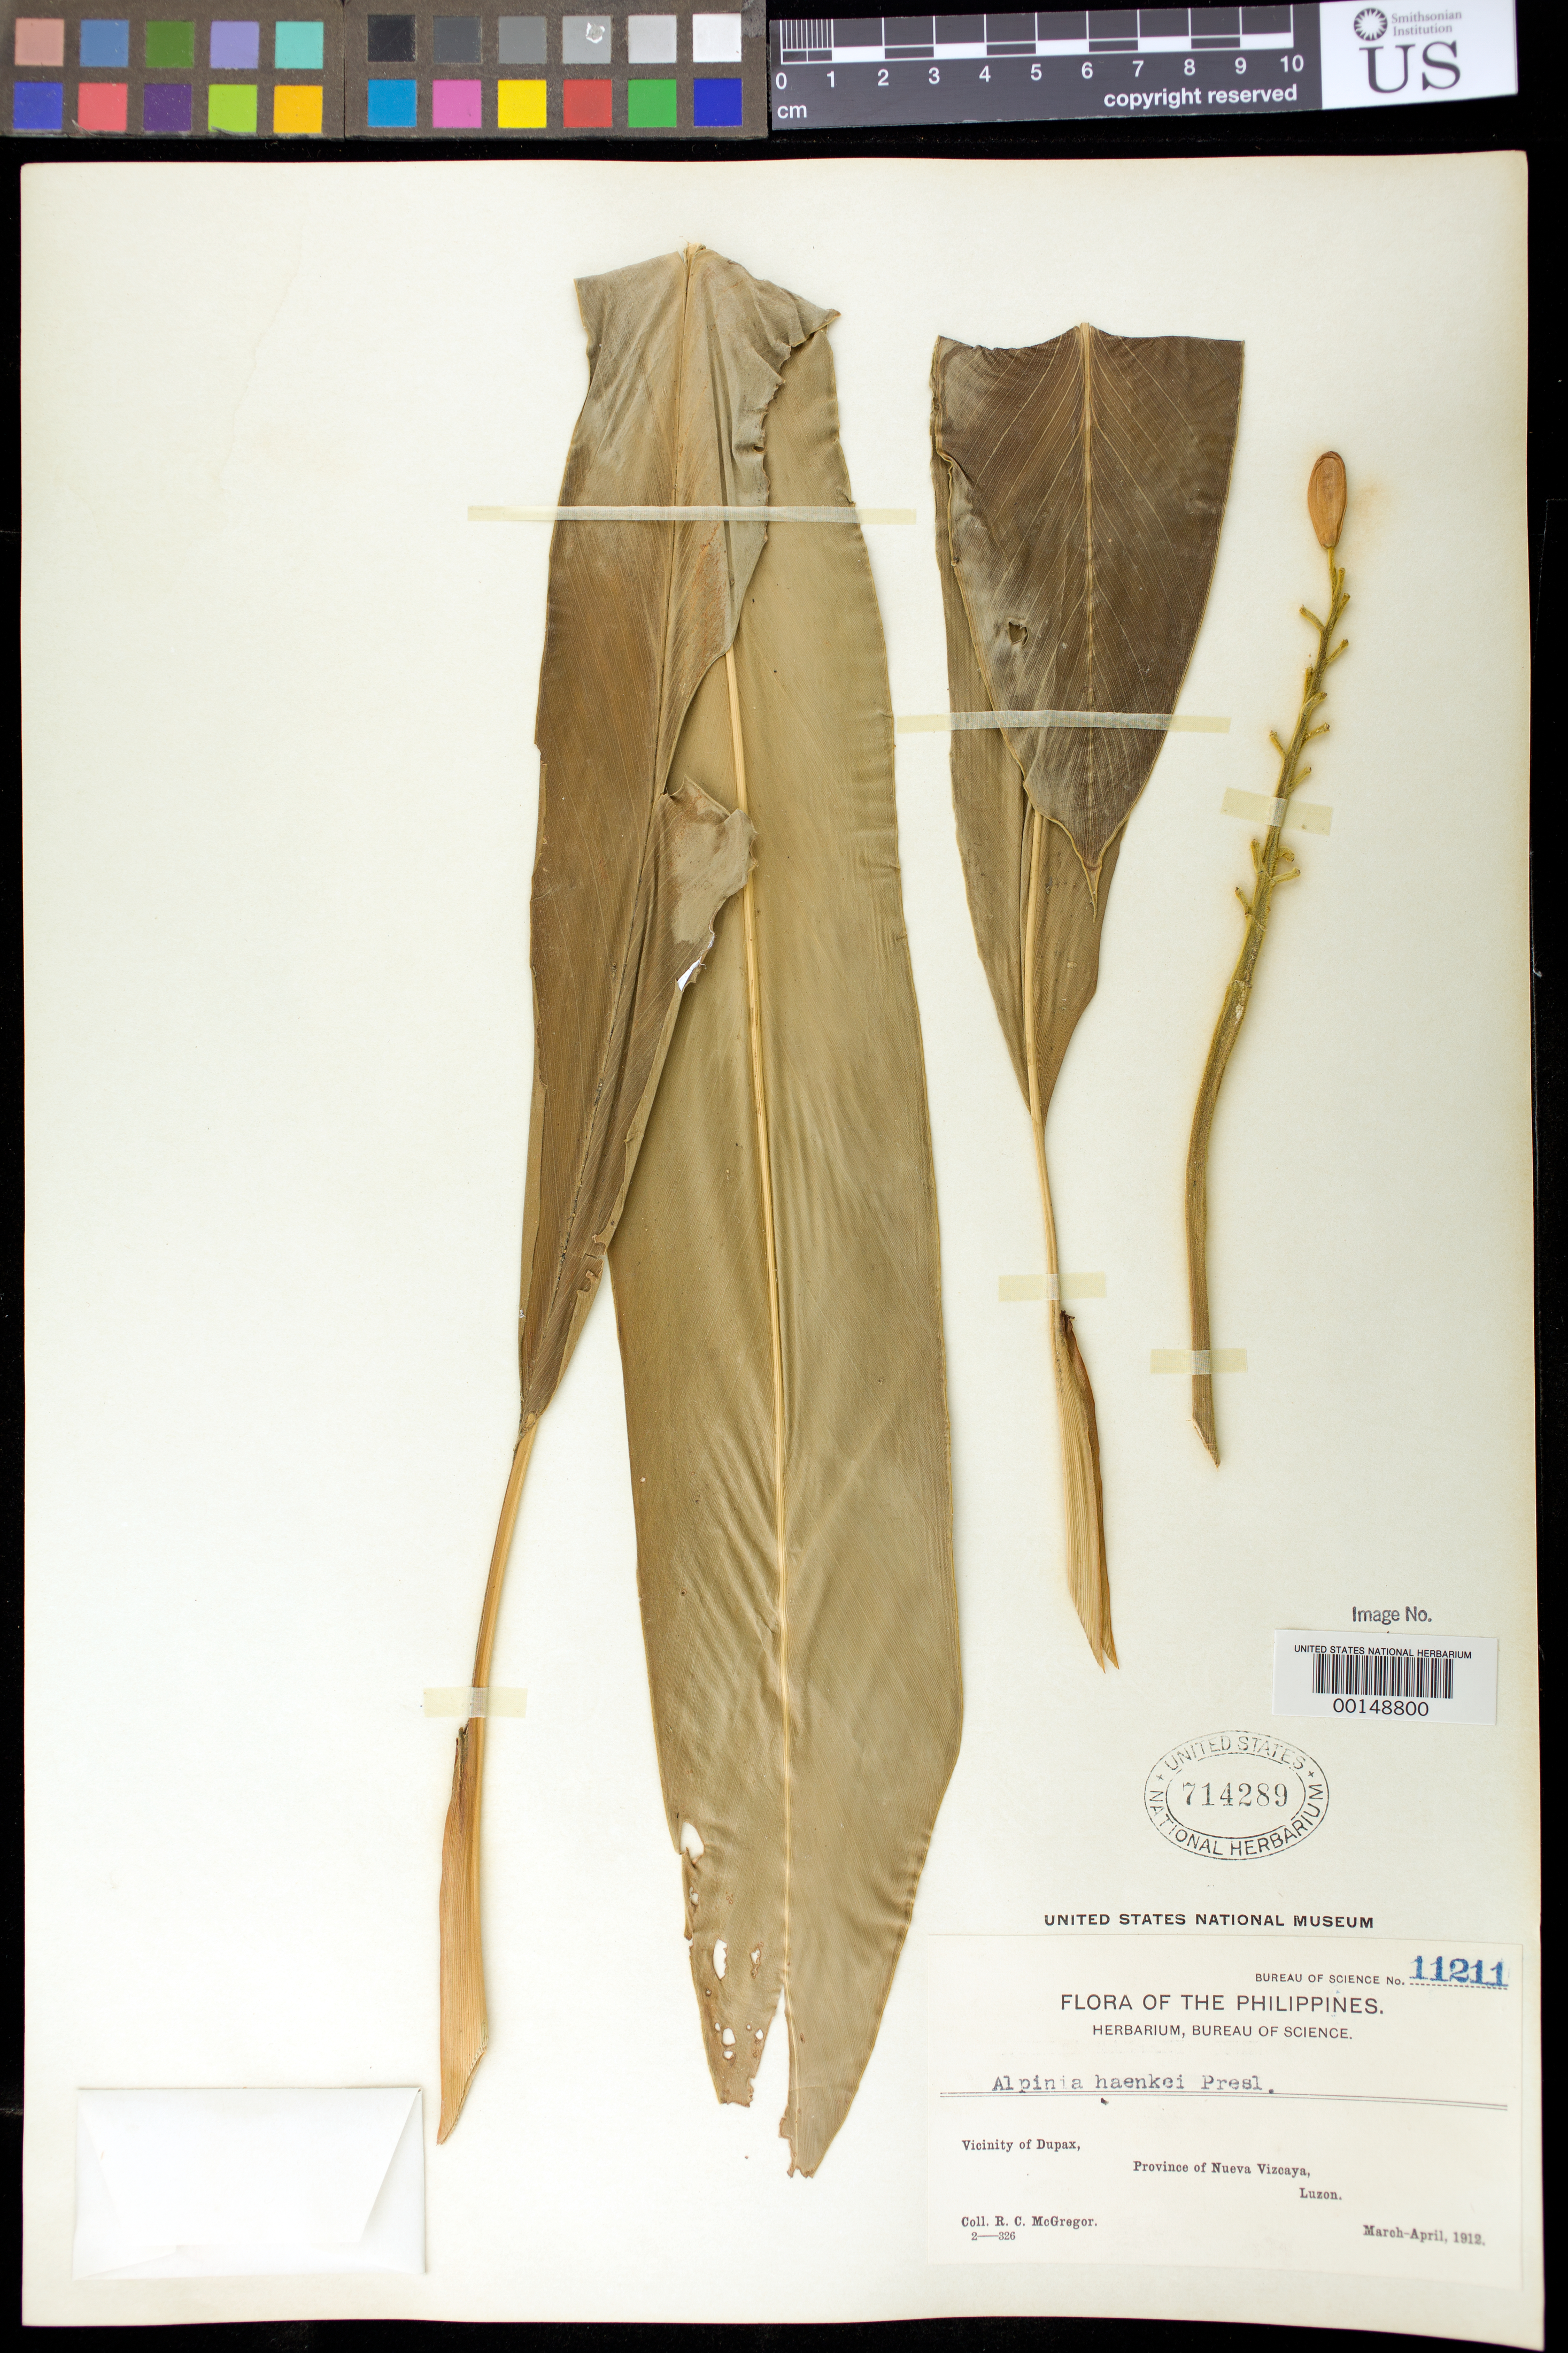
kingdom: Plantae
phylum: Tracheophyta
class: Liliopsida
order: Zingiberales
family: Zingiberaceae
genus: Alpinia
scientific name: Alpinia haenkei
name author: C. Presl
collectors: R. C. McGregor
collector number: Bur. Sci. 11211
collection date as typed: Mar 1912 to -- Apr 1912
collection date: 1912-03/1912-04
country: Philippines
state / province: Cagayan Valley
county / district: Nueva Vizcaya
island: Luzon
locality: Vicinity of dupax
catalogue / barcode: US 714289